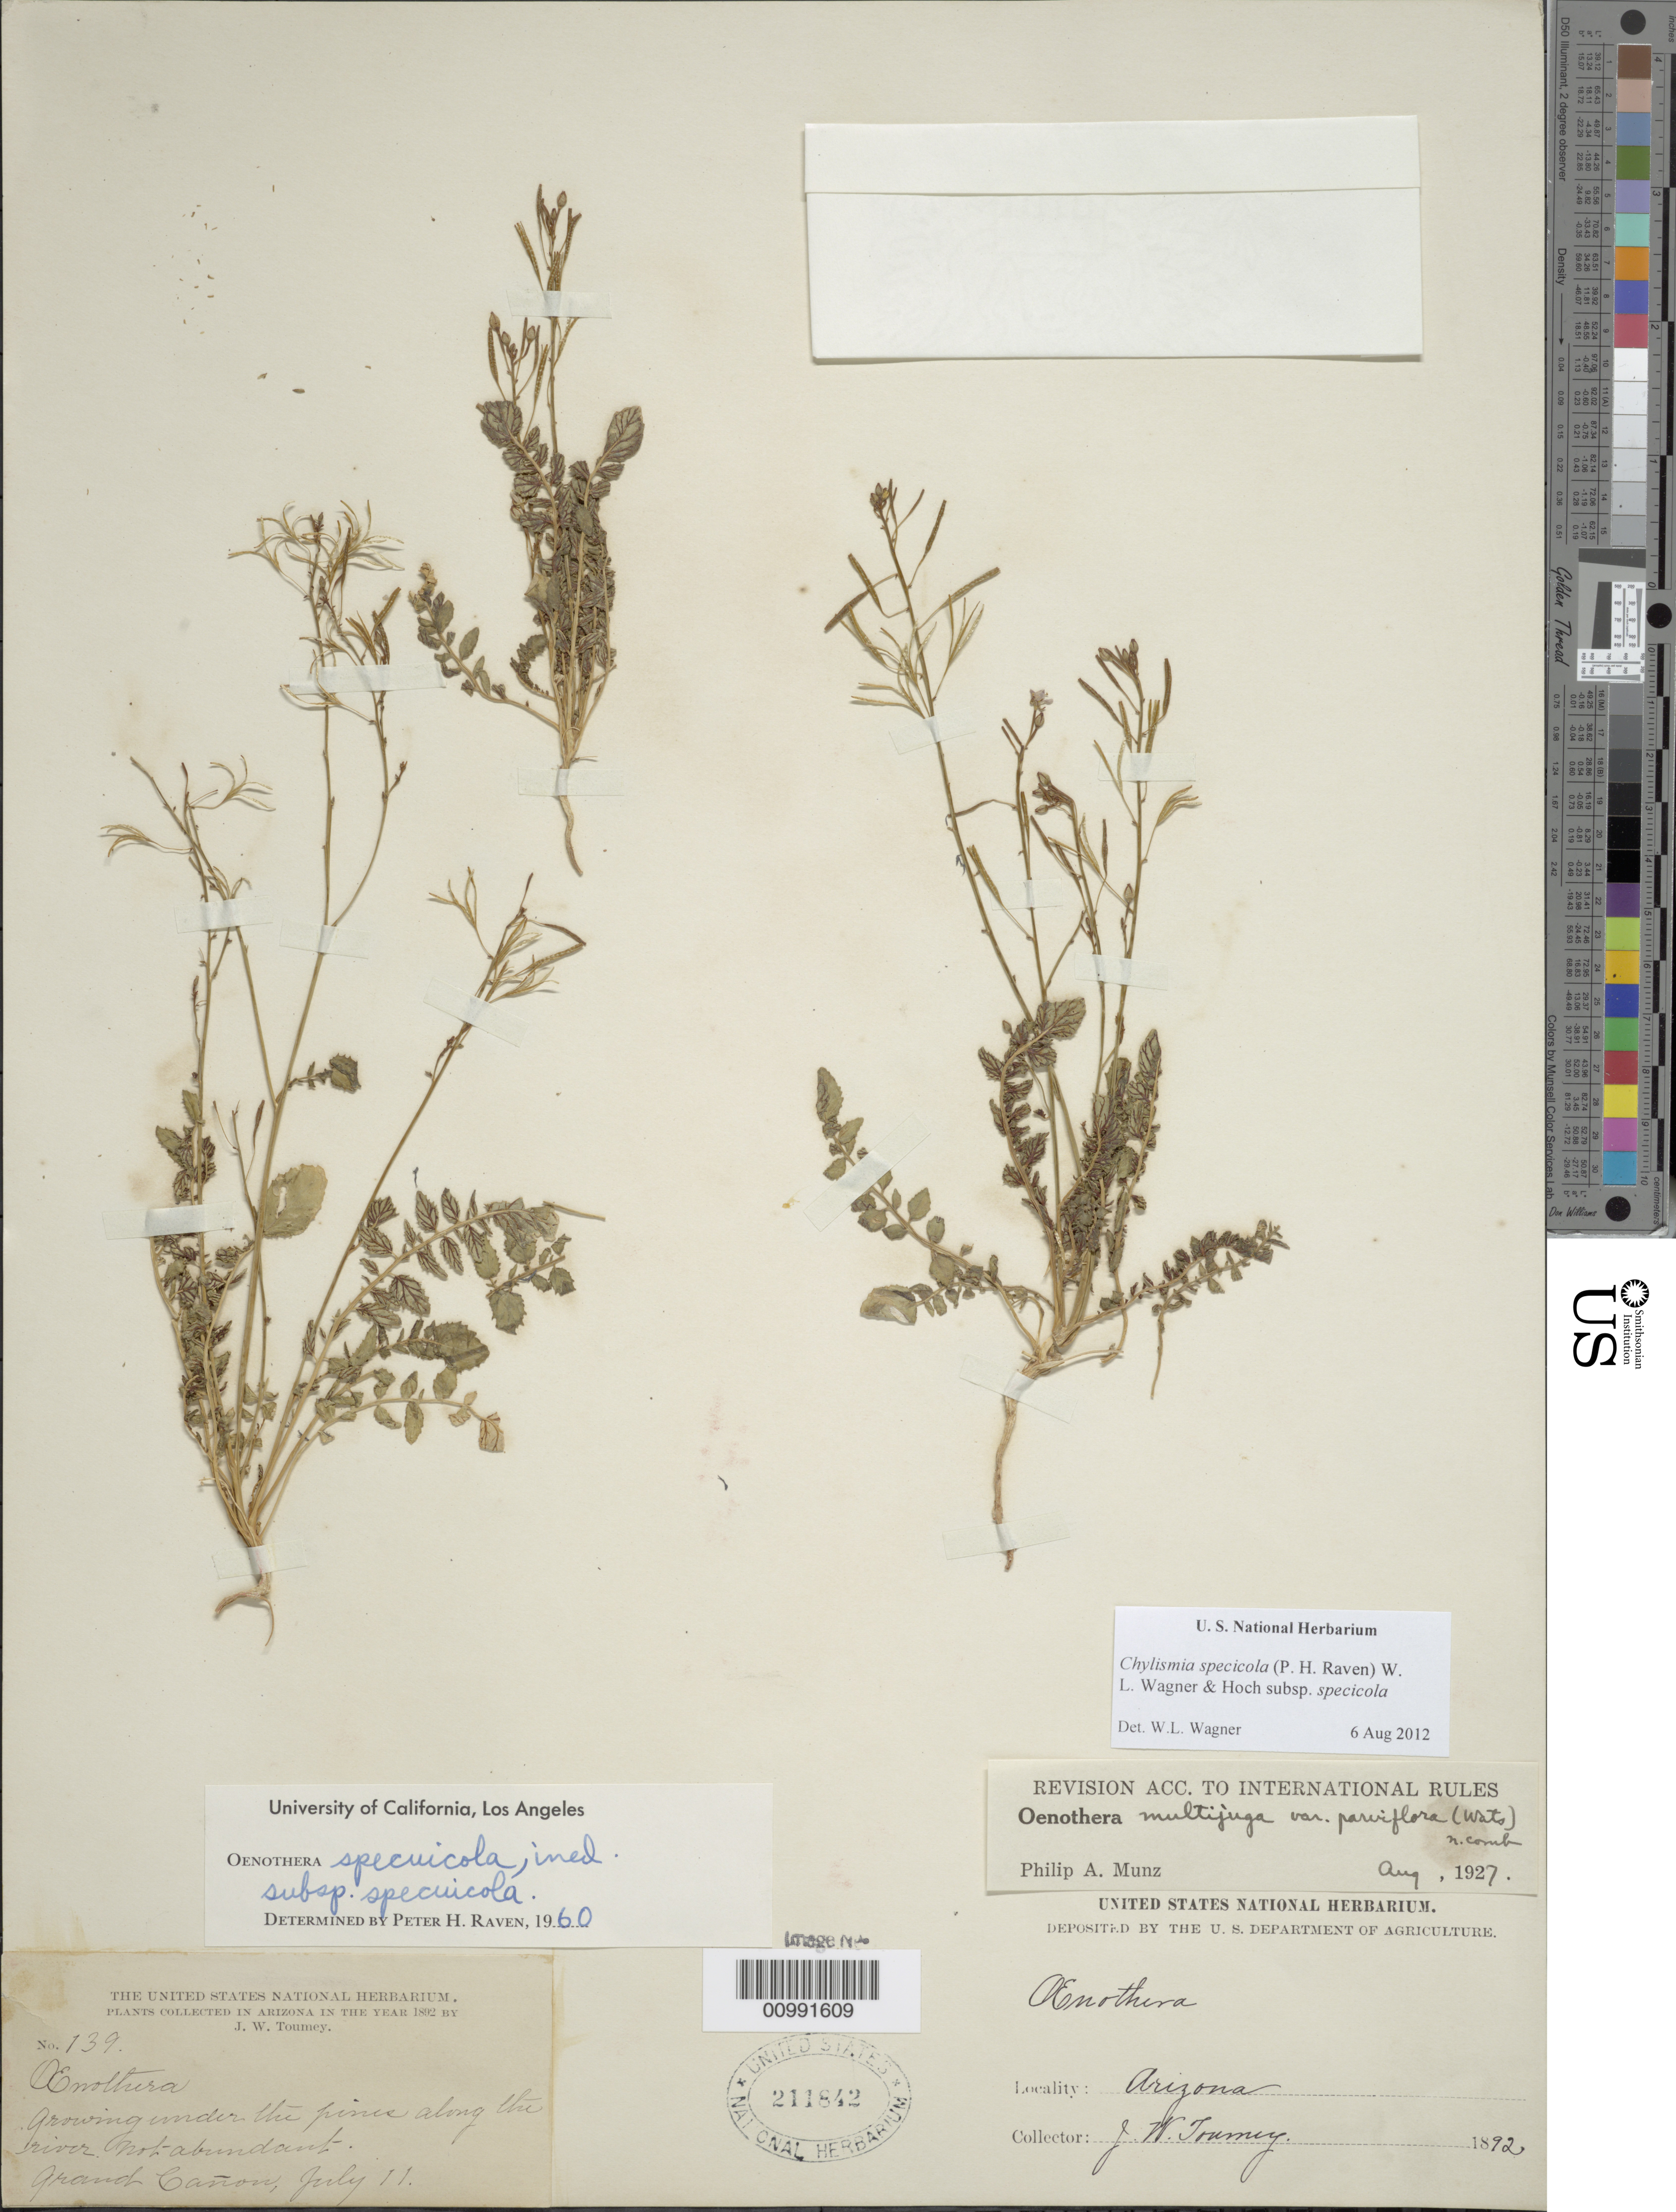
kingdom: Plantae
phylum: Tracheophyta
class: Magnoliopsida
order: Myrtales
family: Onagraceae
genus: Chylismia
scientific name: Chylismia specicola subsp. specicola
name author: (P.H. Raven) W.L. Wagner & Hoch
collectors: J. W. Toumey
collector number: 139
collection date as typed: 11 Jul 1892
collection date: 1892-07-11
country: United States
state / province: Arizona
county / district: Coconino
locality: In the Grand Canyon, growing under the pines along the river. Abundant.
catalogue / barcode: US 211842